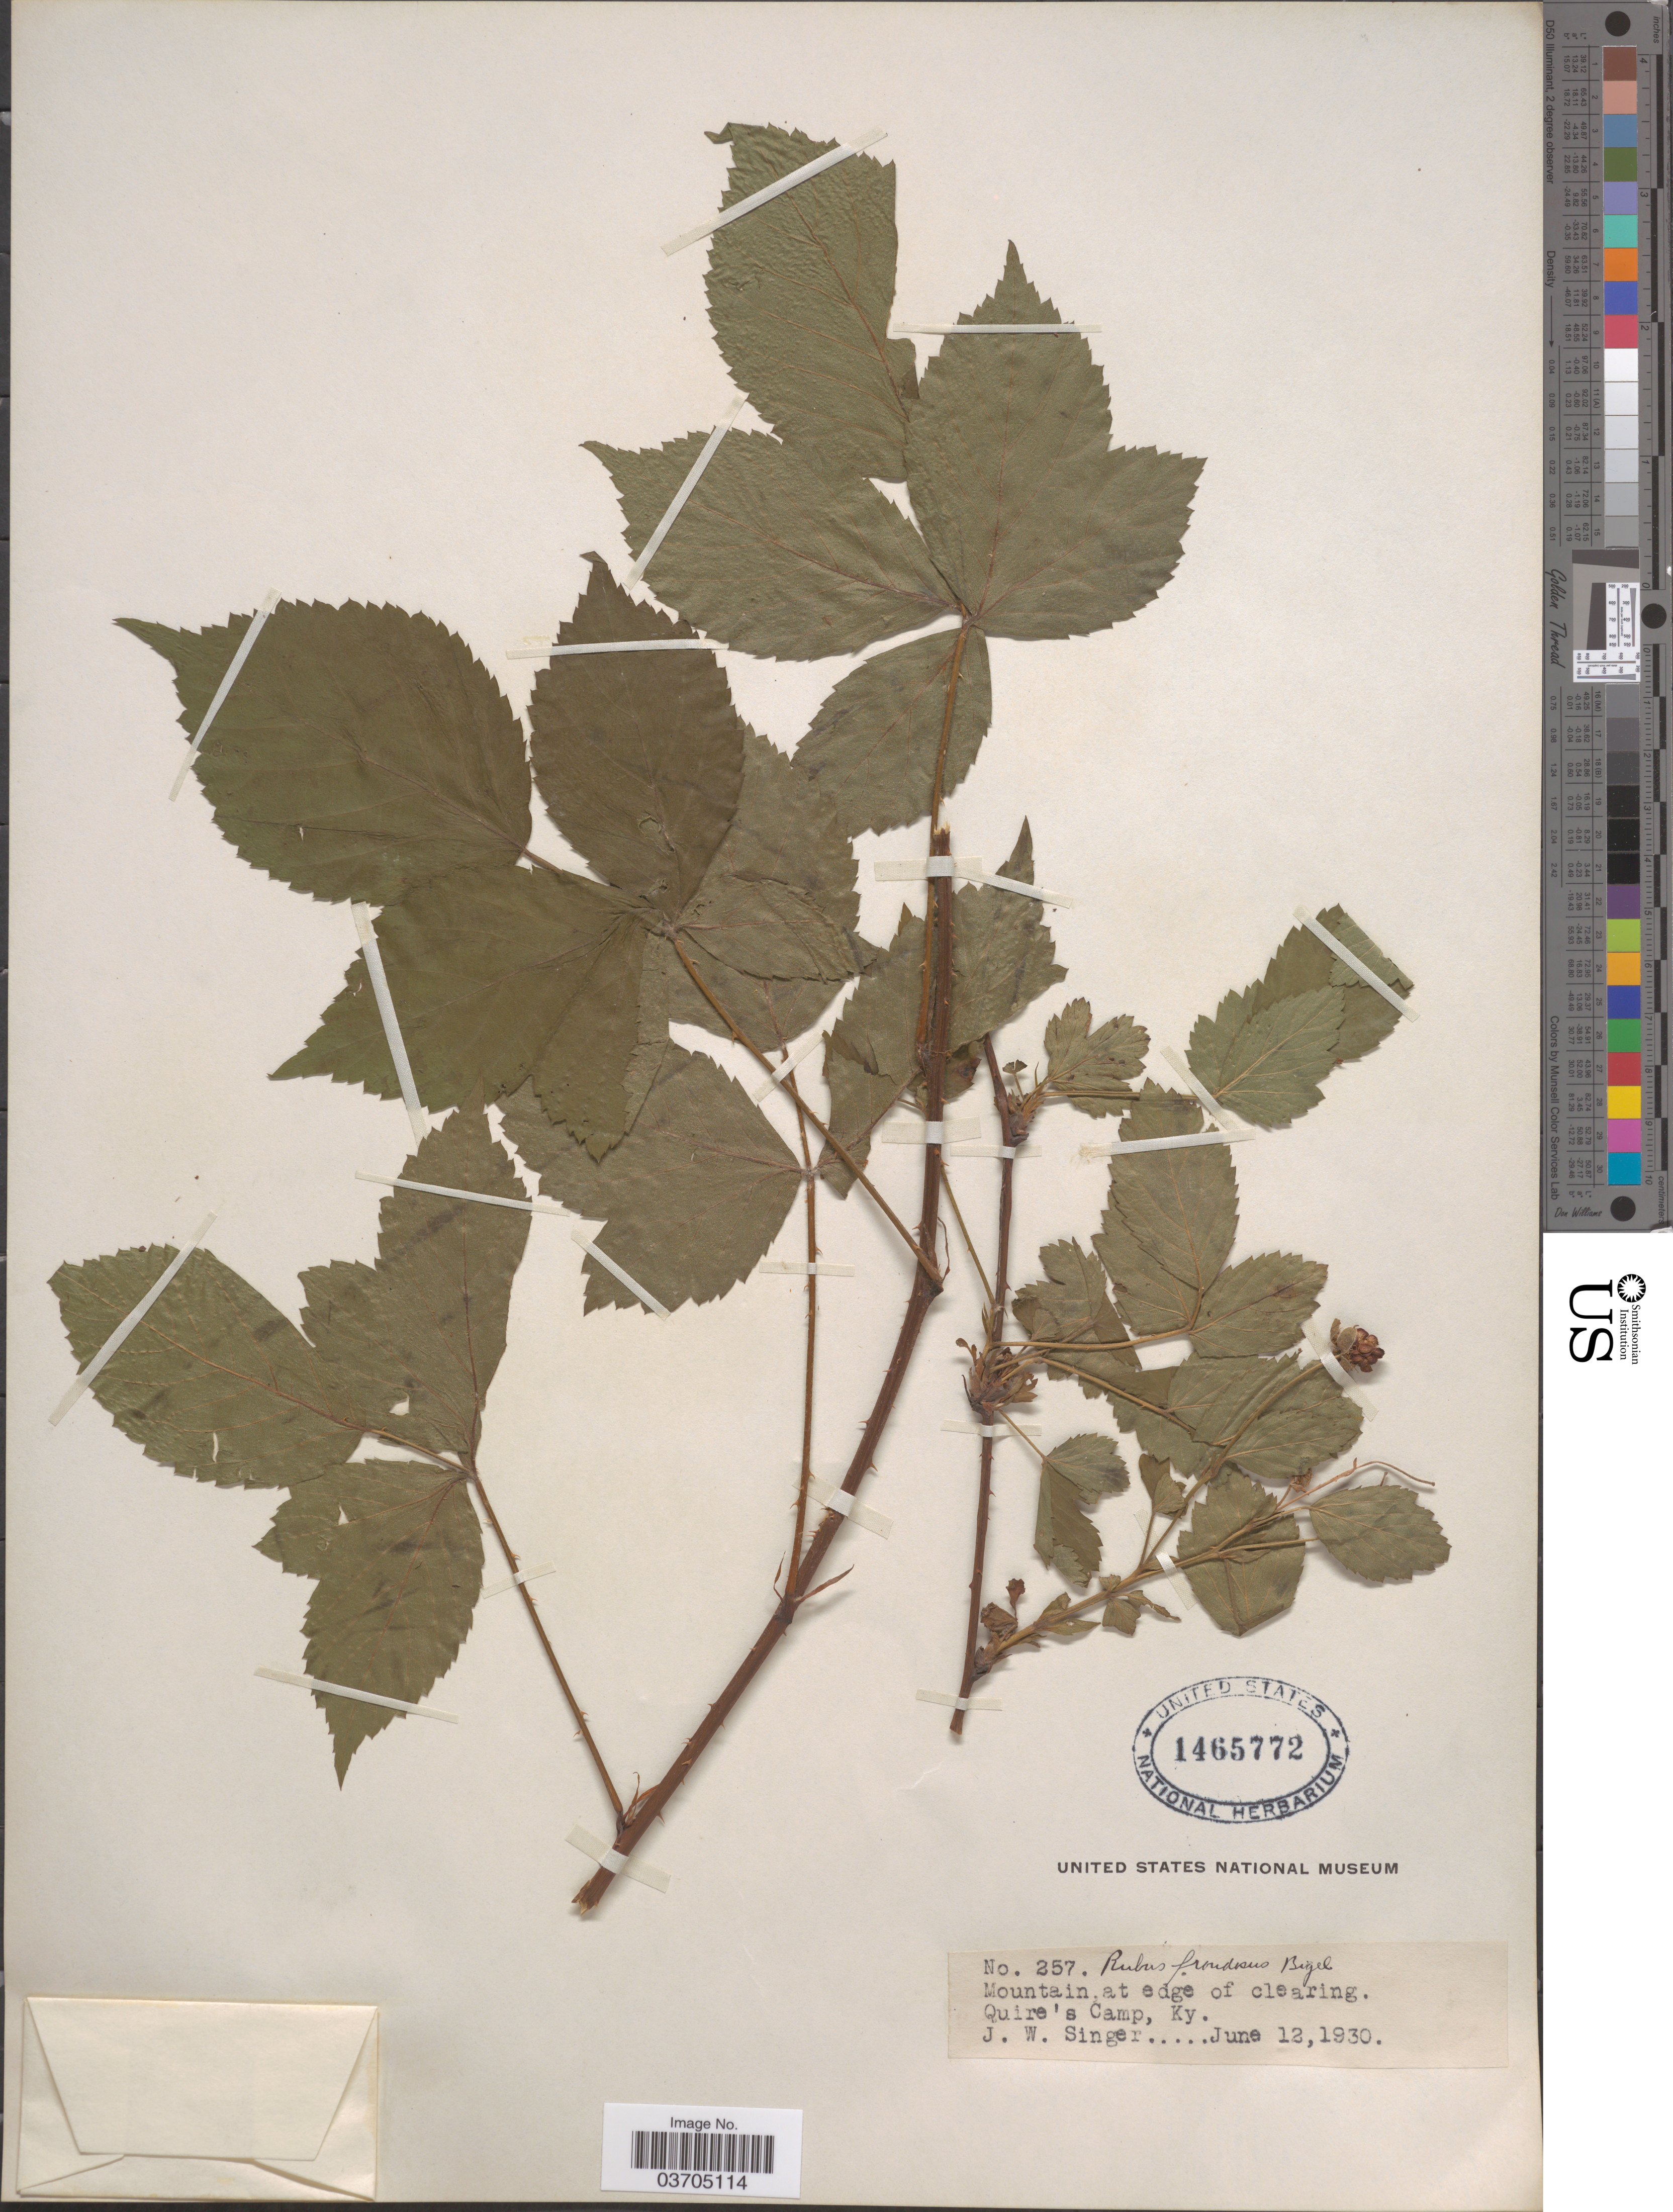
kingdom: Plantae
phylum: Tracheophyta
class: Magnoliopsida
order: Rosales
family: Rosaceae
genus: Rubus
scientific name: Rubus frondosus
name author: Bigelow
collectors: J. EW. Singer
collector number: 257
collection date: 1930-06-12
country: United States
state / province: Kentucky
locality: Mountain at edge of clearing. Quire's Camp.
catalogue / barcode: US 1465772